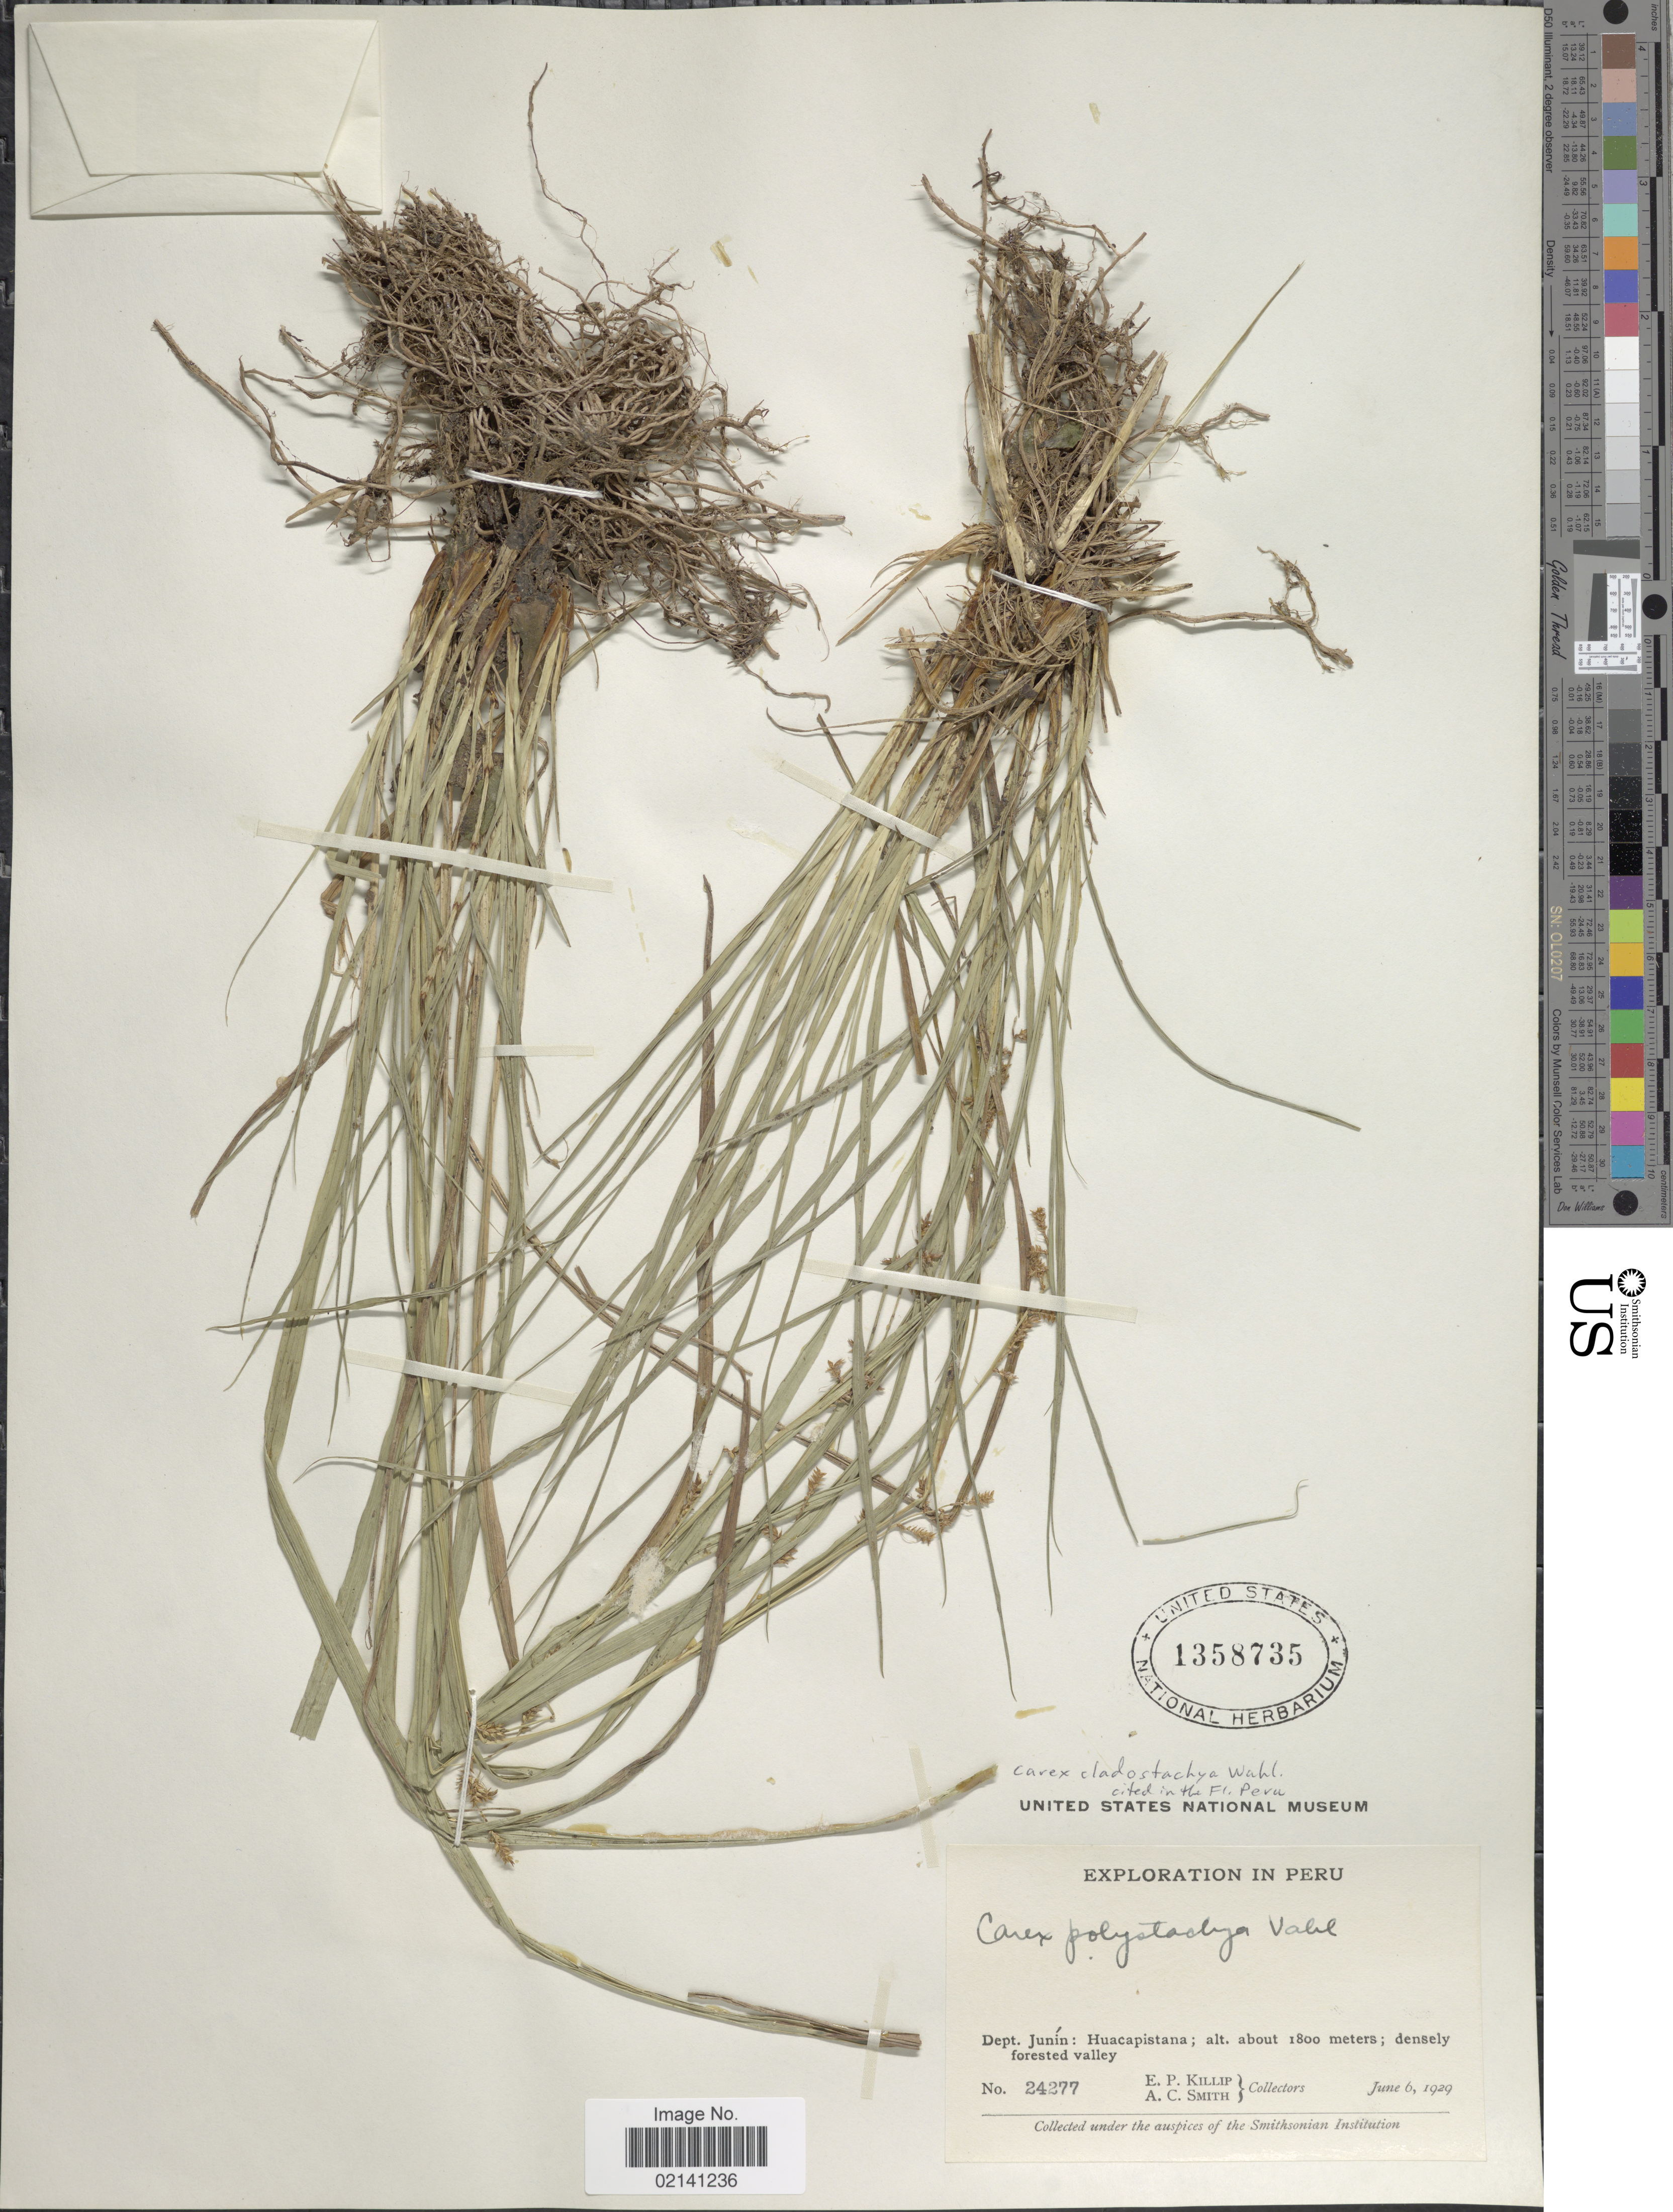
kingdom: Plantae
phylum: Tracheophyta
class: Liliopsida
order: Poales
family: Cyperaceae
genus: Carex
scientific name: Carex polystachya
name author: Sw. ex Wahlenb.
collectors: E. P. Killip & A. C. Smith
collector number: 24277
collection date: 1929-06-06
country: Peru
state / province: Junín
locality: Huacapistana, densely forested valley.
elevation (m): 1800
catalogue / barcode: US 1358735